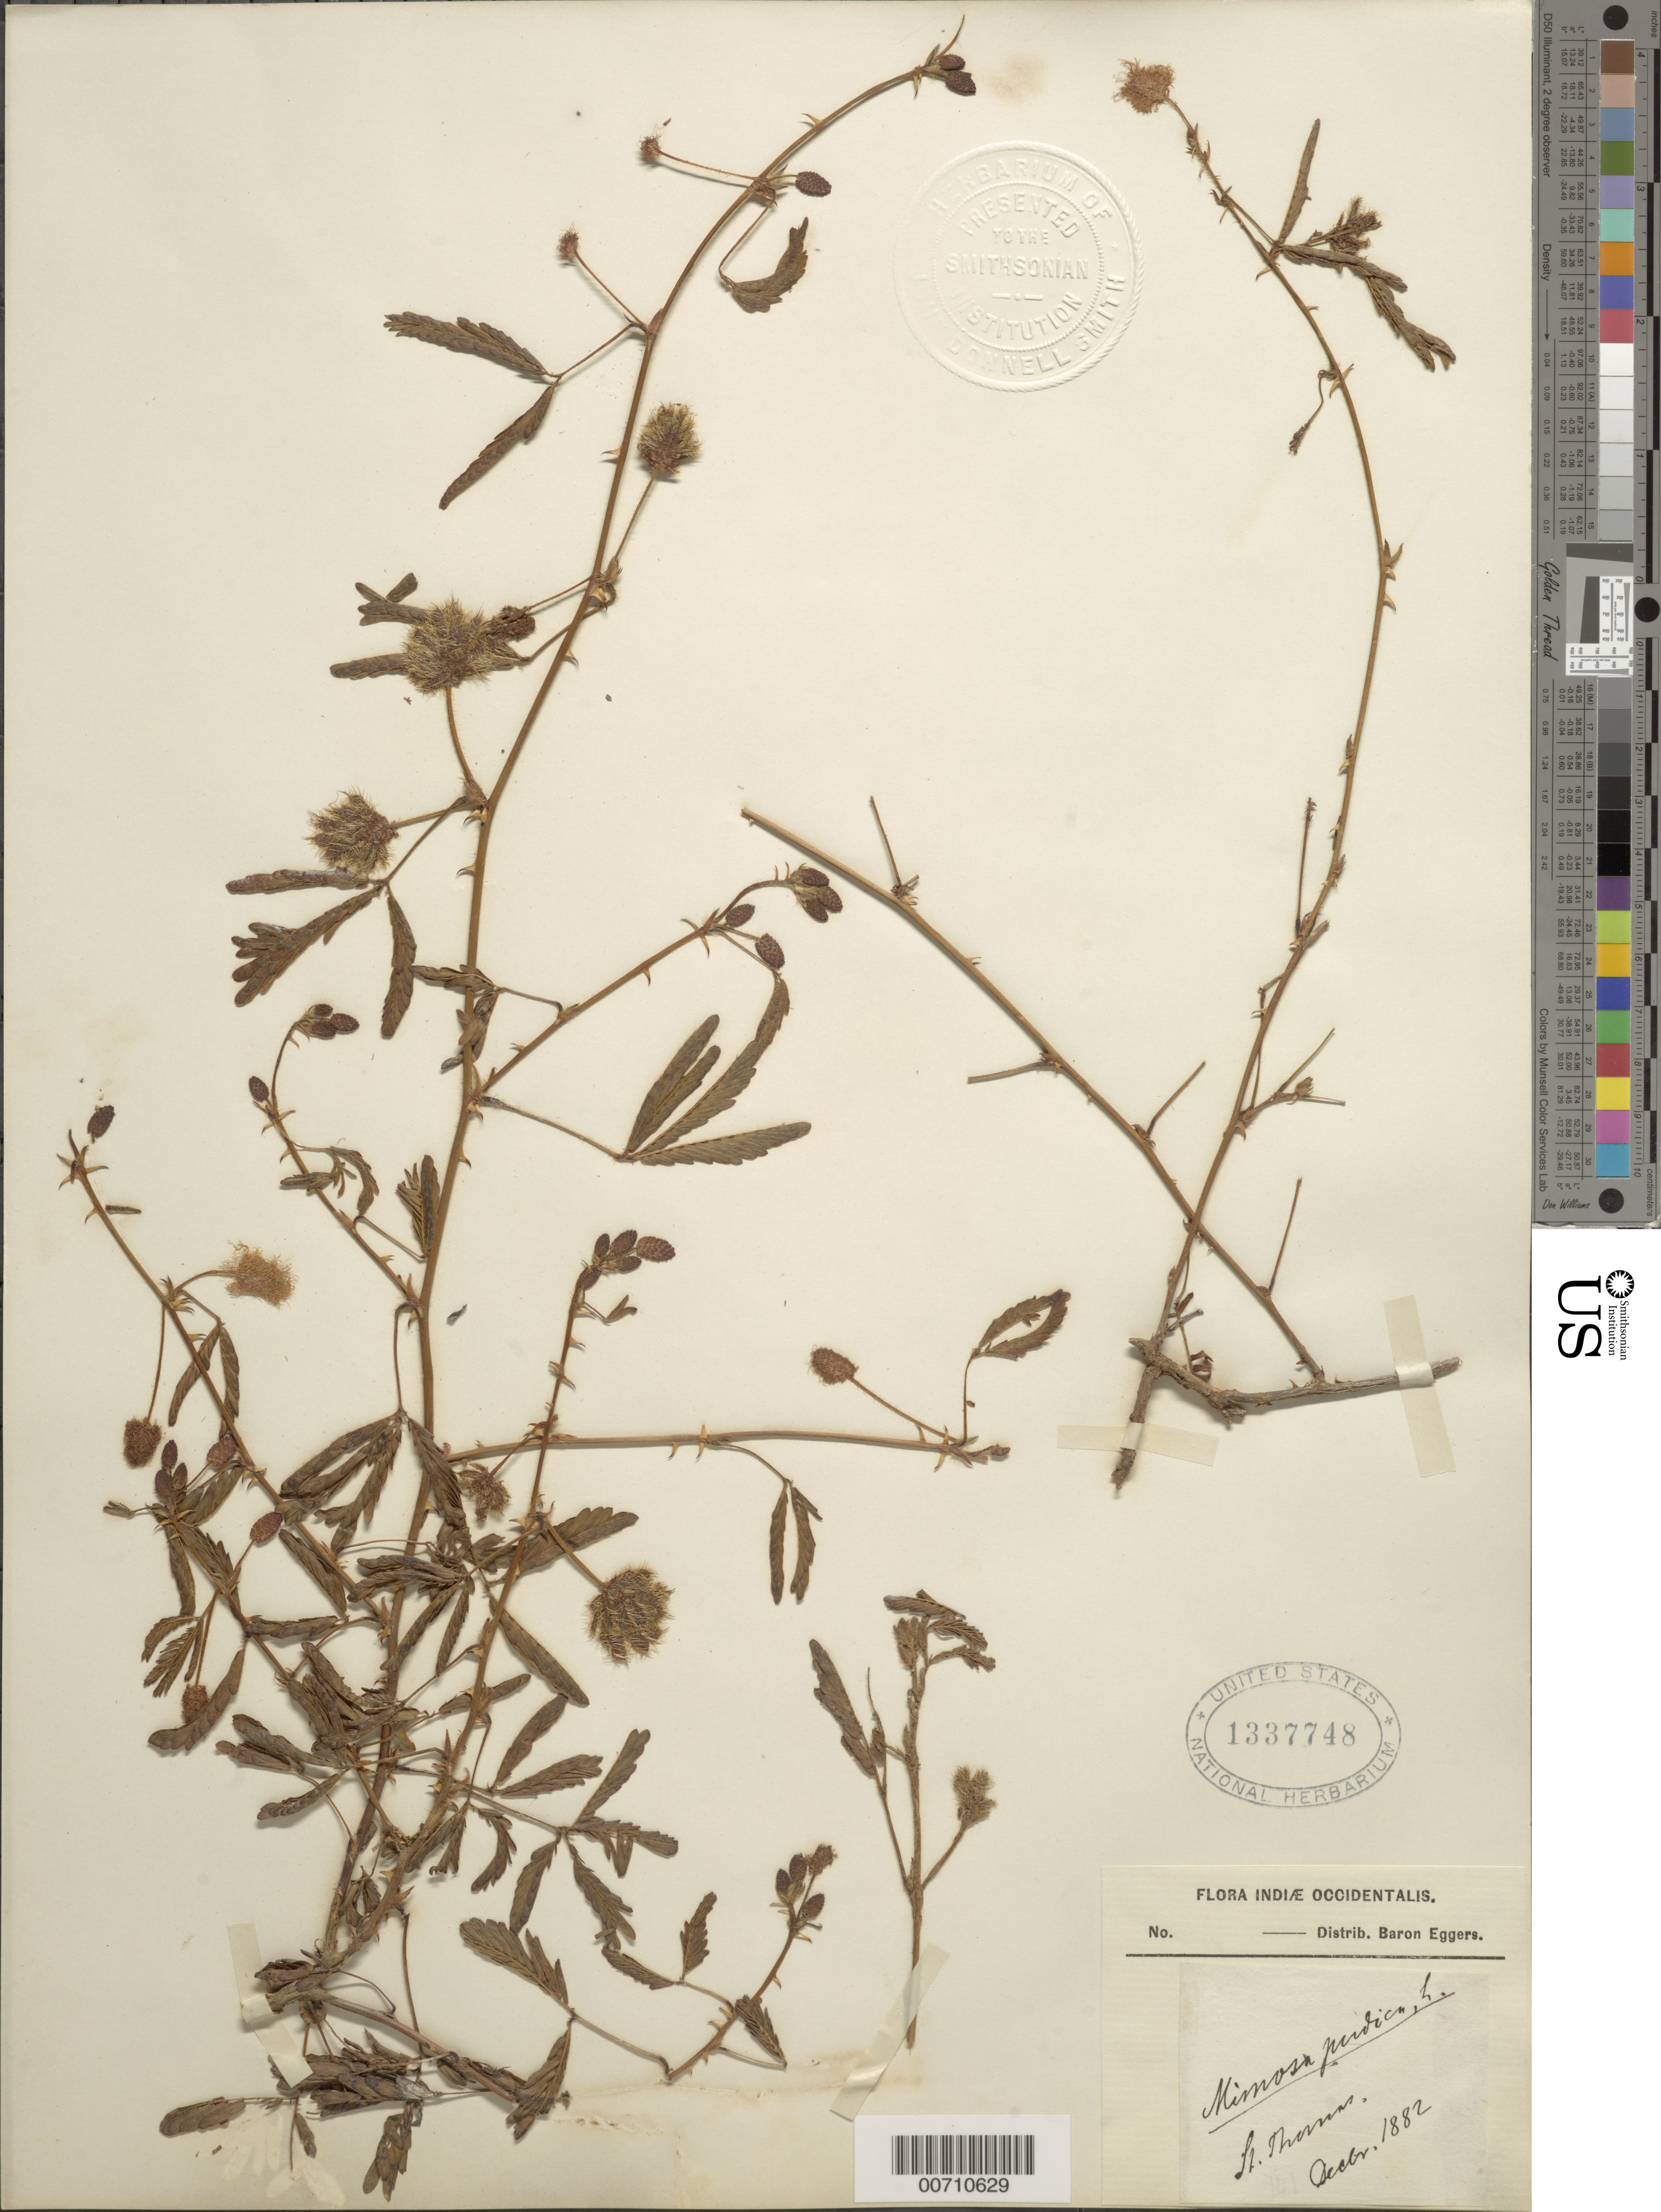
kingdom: Plantae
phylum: Tracheophyta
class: Magnoliopsida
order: Fabales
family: Fabaceae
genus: Mimosa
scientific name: Mimosa pudica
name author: L.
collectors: H. F. A. von Eggers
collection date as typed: Dec 1882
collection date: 1882-12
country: U.S. Virgin Islands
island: St. Thomas Island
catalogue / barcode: US 1337748